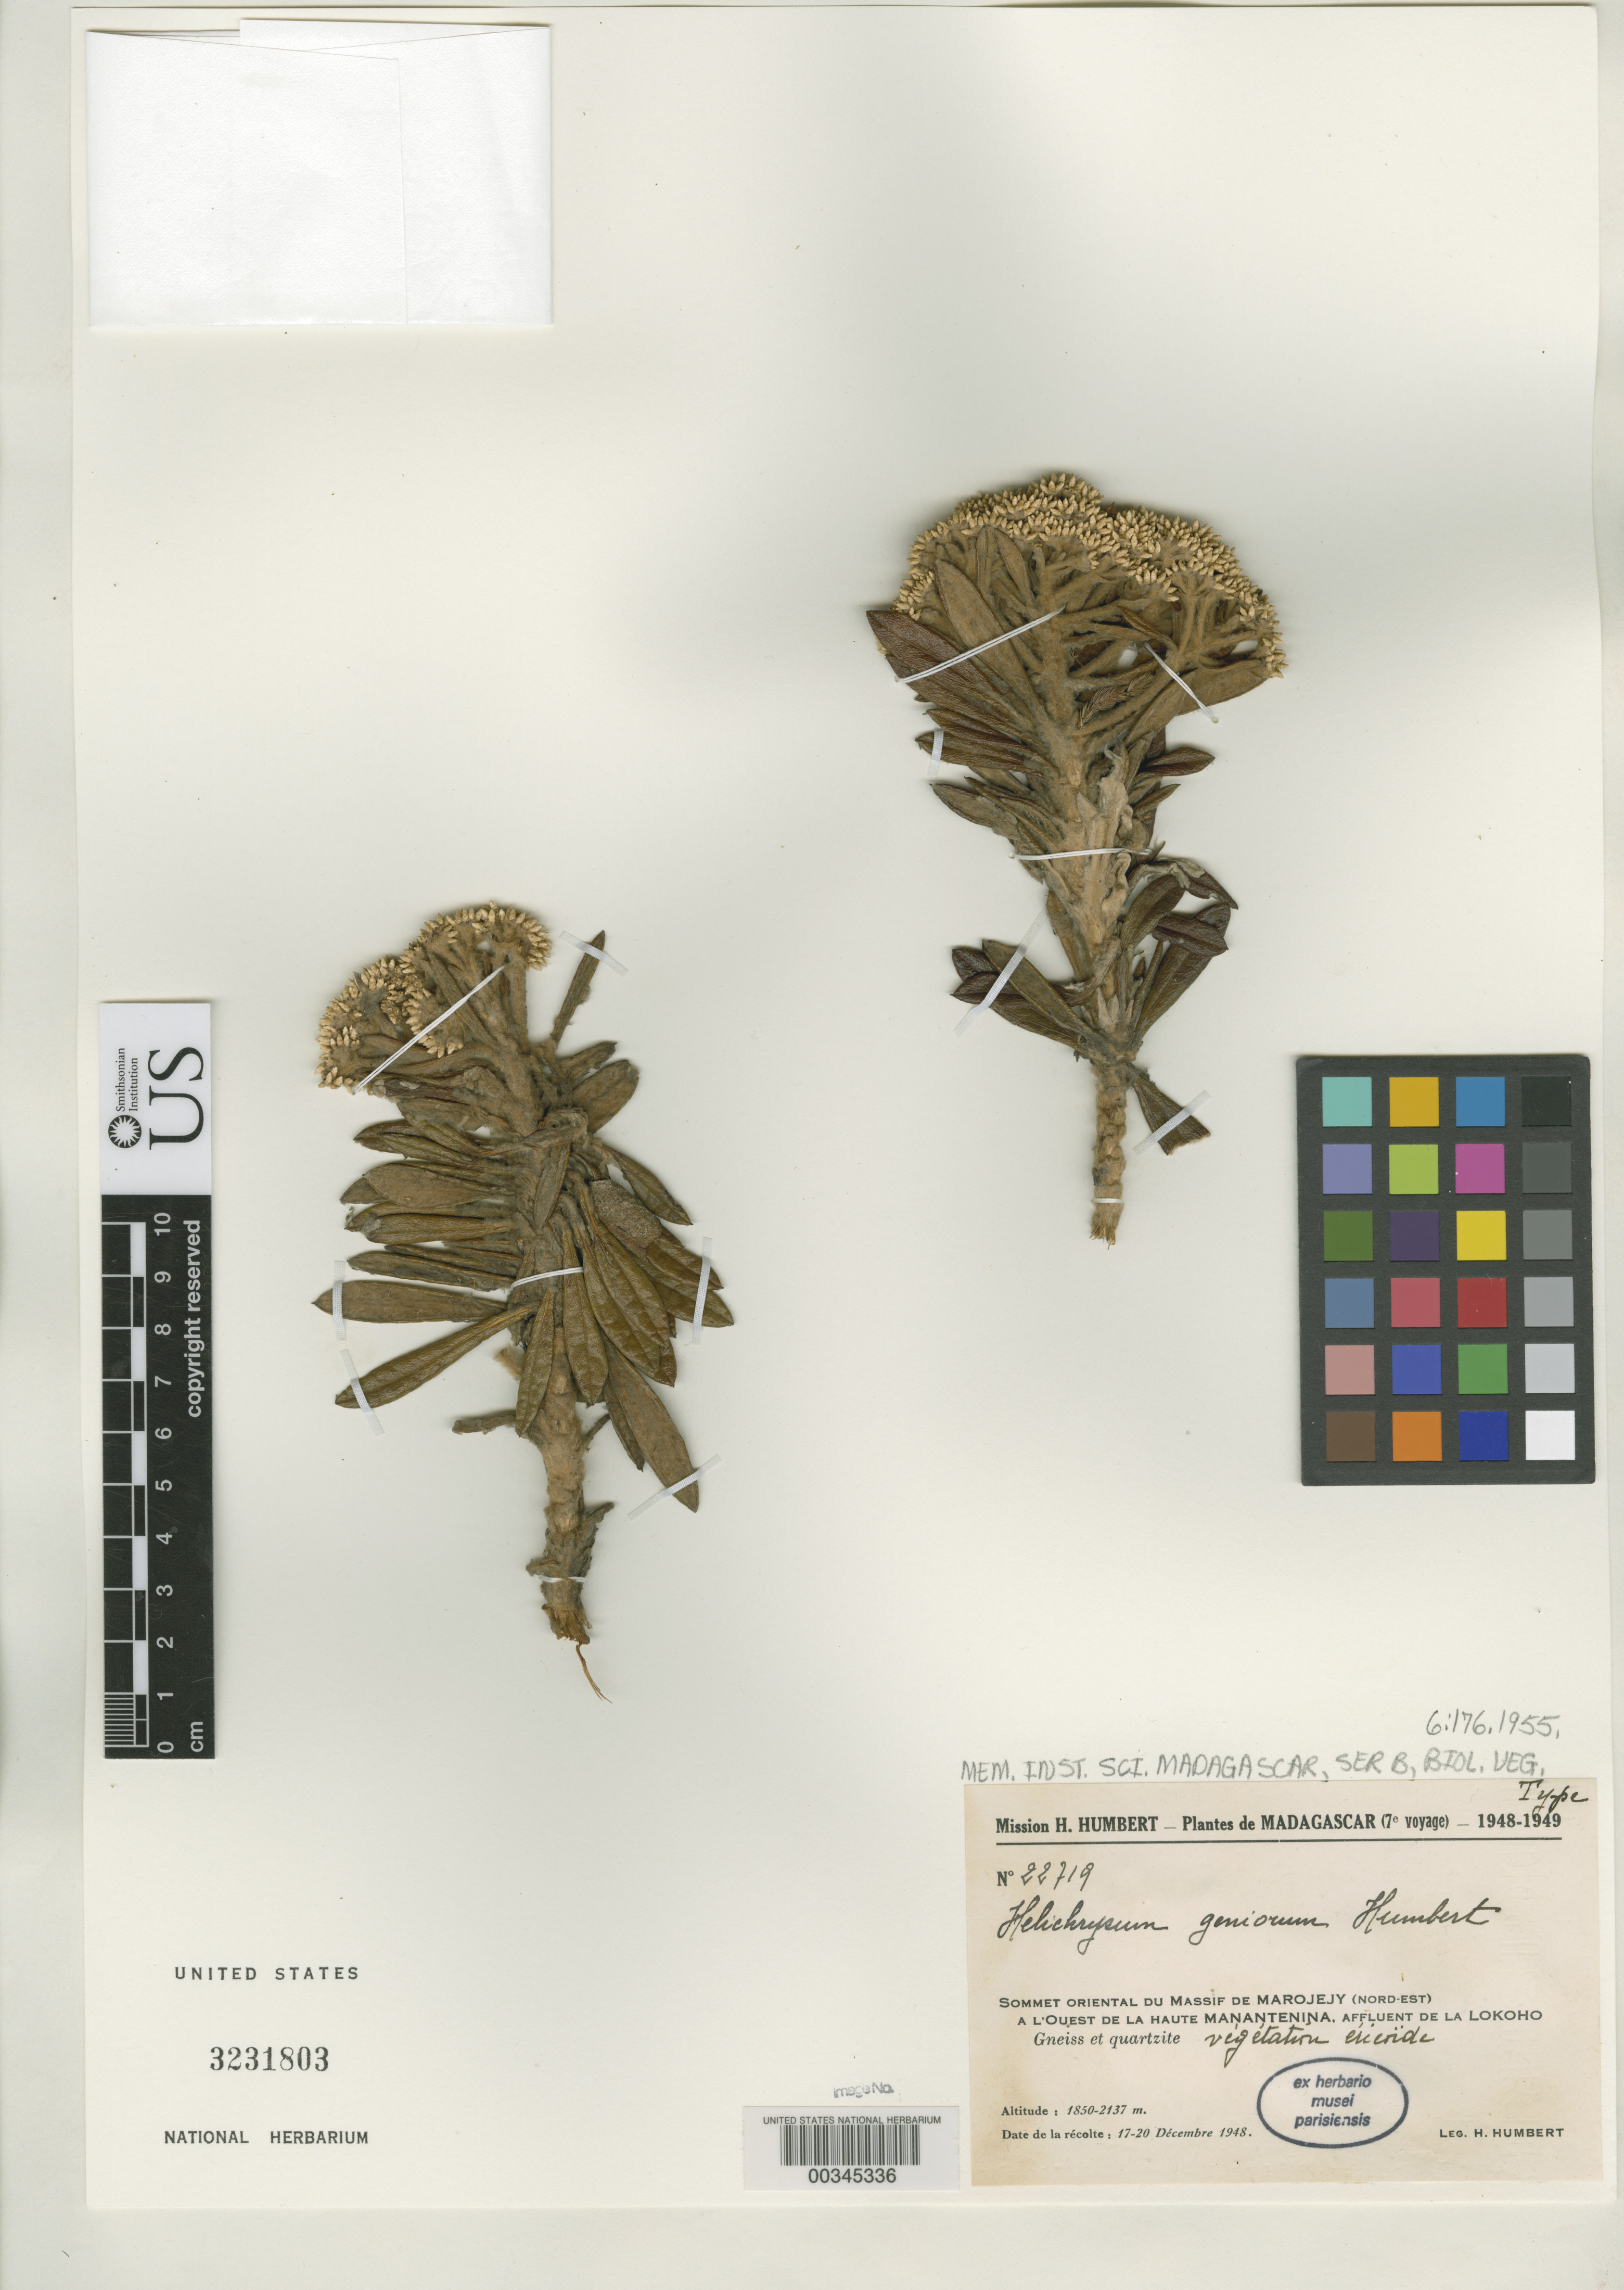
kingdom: Plantae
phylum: Tracheophyta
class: Magnoliopsida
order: Asterales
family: Asteraceae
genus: Helichrysum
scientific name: Helichrysum geniorum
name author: Humbert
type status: Isosyntype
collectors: H. Humbert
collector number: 22719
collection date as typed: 17 Dec 1948 to 20 Dec 1948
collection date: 1948-12-17/1948-12-20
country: Madagascar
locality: Sommet Oriental du Massif de Marojejy (NE) a l'ouest de La haute Manantenina, affluent de La Lokoho.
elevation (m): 1850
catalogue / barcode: US 3231803